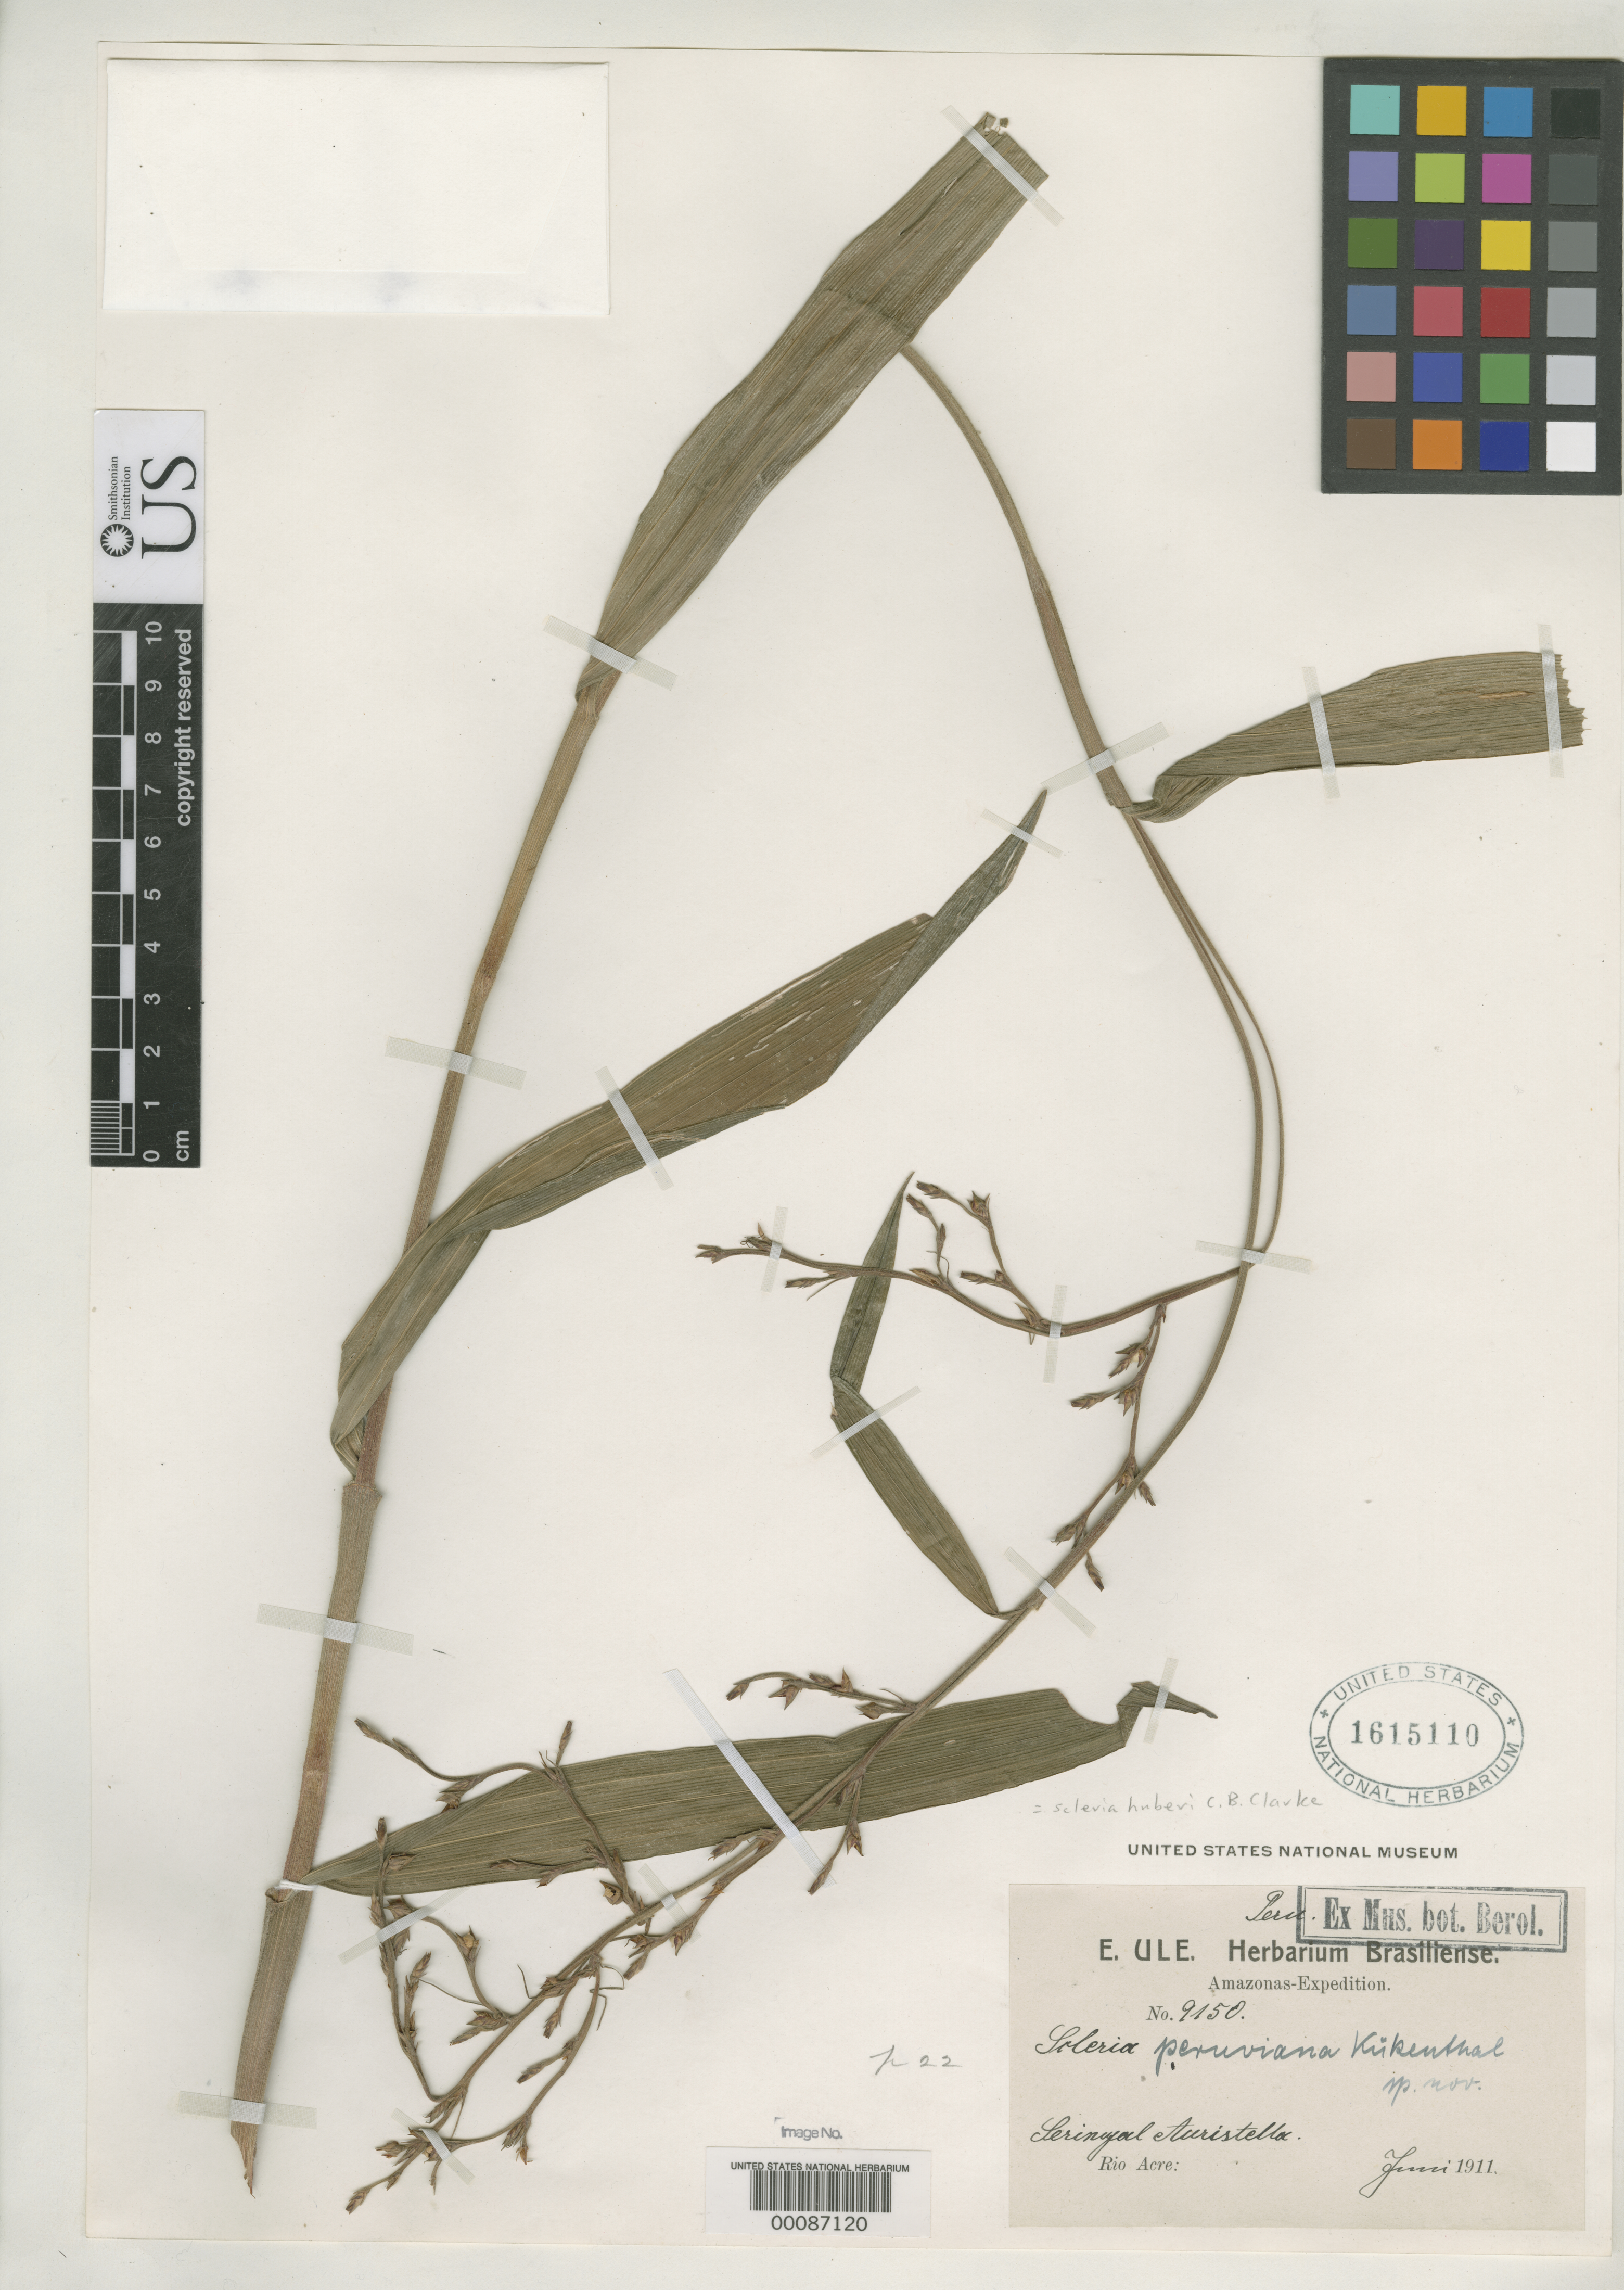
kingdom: Plantae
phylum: Tracheophyta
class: Liliopsida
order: Poales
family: Cyperaceae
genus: Scleria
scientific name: Scleria peruviana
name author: Kük.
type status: Isotype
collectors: E. H. Ule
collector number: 9150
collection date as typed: Jun 1911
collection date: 1911-06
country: Brazil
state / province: Amazonas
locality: Rio Acre, Seringal Auristella.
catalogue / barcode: US 1615110